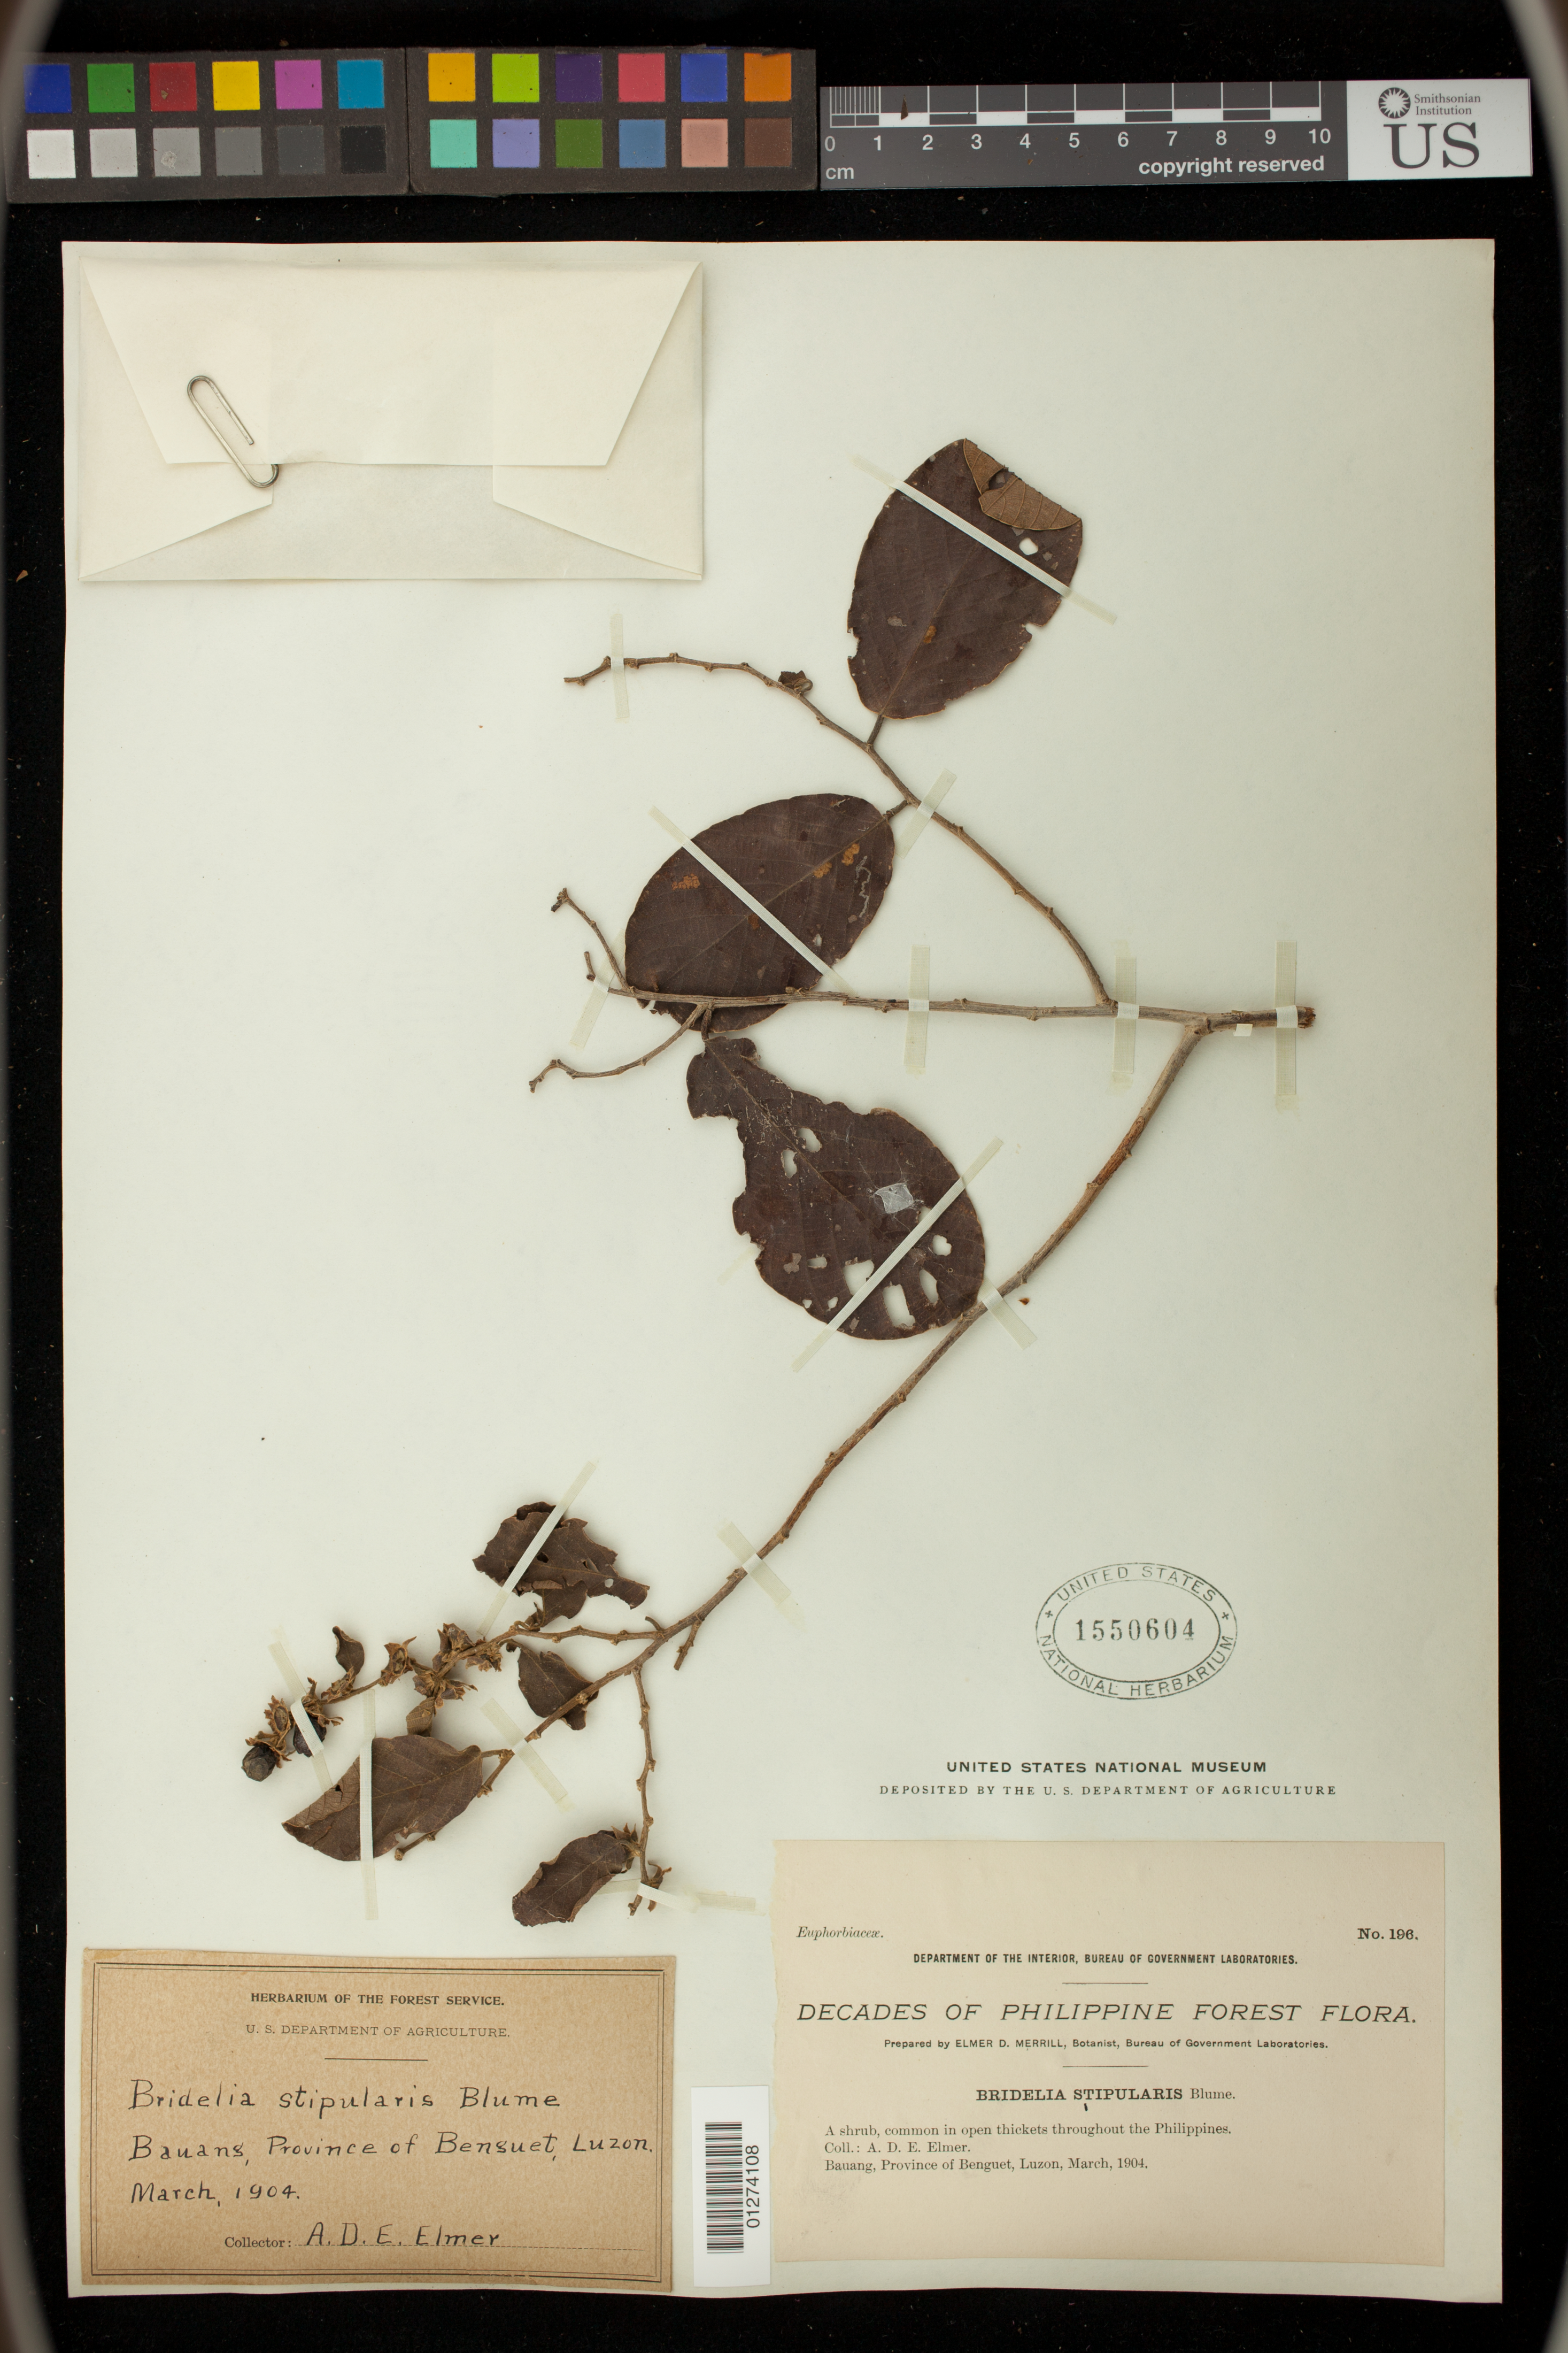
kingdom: Plantae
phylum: Tracheophyta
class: Magnoliopsida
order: Malpighiales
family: Phyllanthaceae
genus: Bridelia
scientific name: Bridelia stipularis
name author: (L.) Blume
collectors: A. D. E. Elmer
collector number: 196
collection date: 1904-03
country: Philippines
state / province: Cordillera (Administrative Region)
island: Luzon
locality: Bauang, Province of Benguet, Luzon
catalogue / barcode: US 1550604